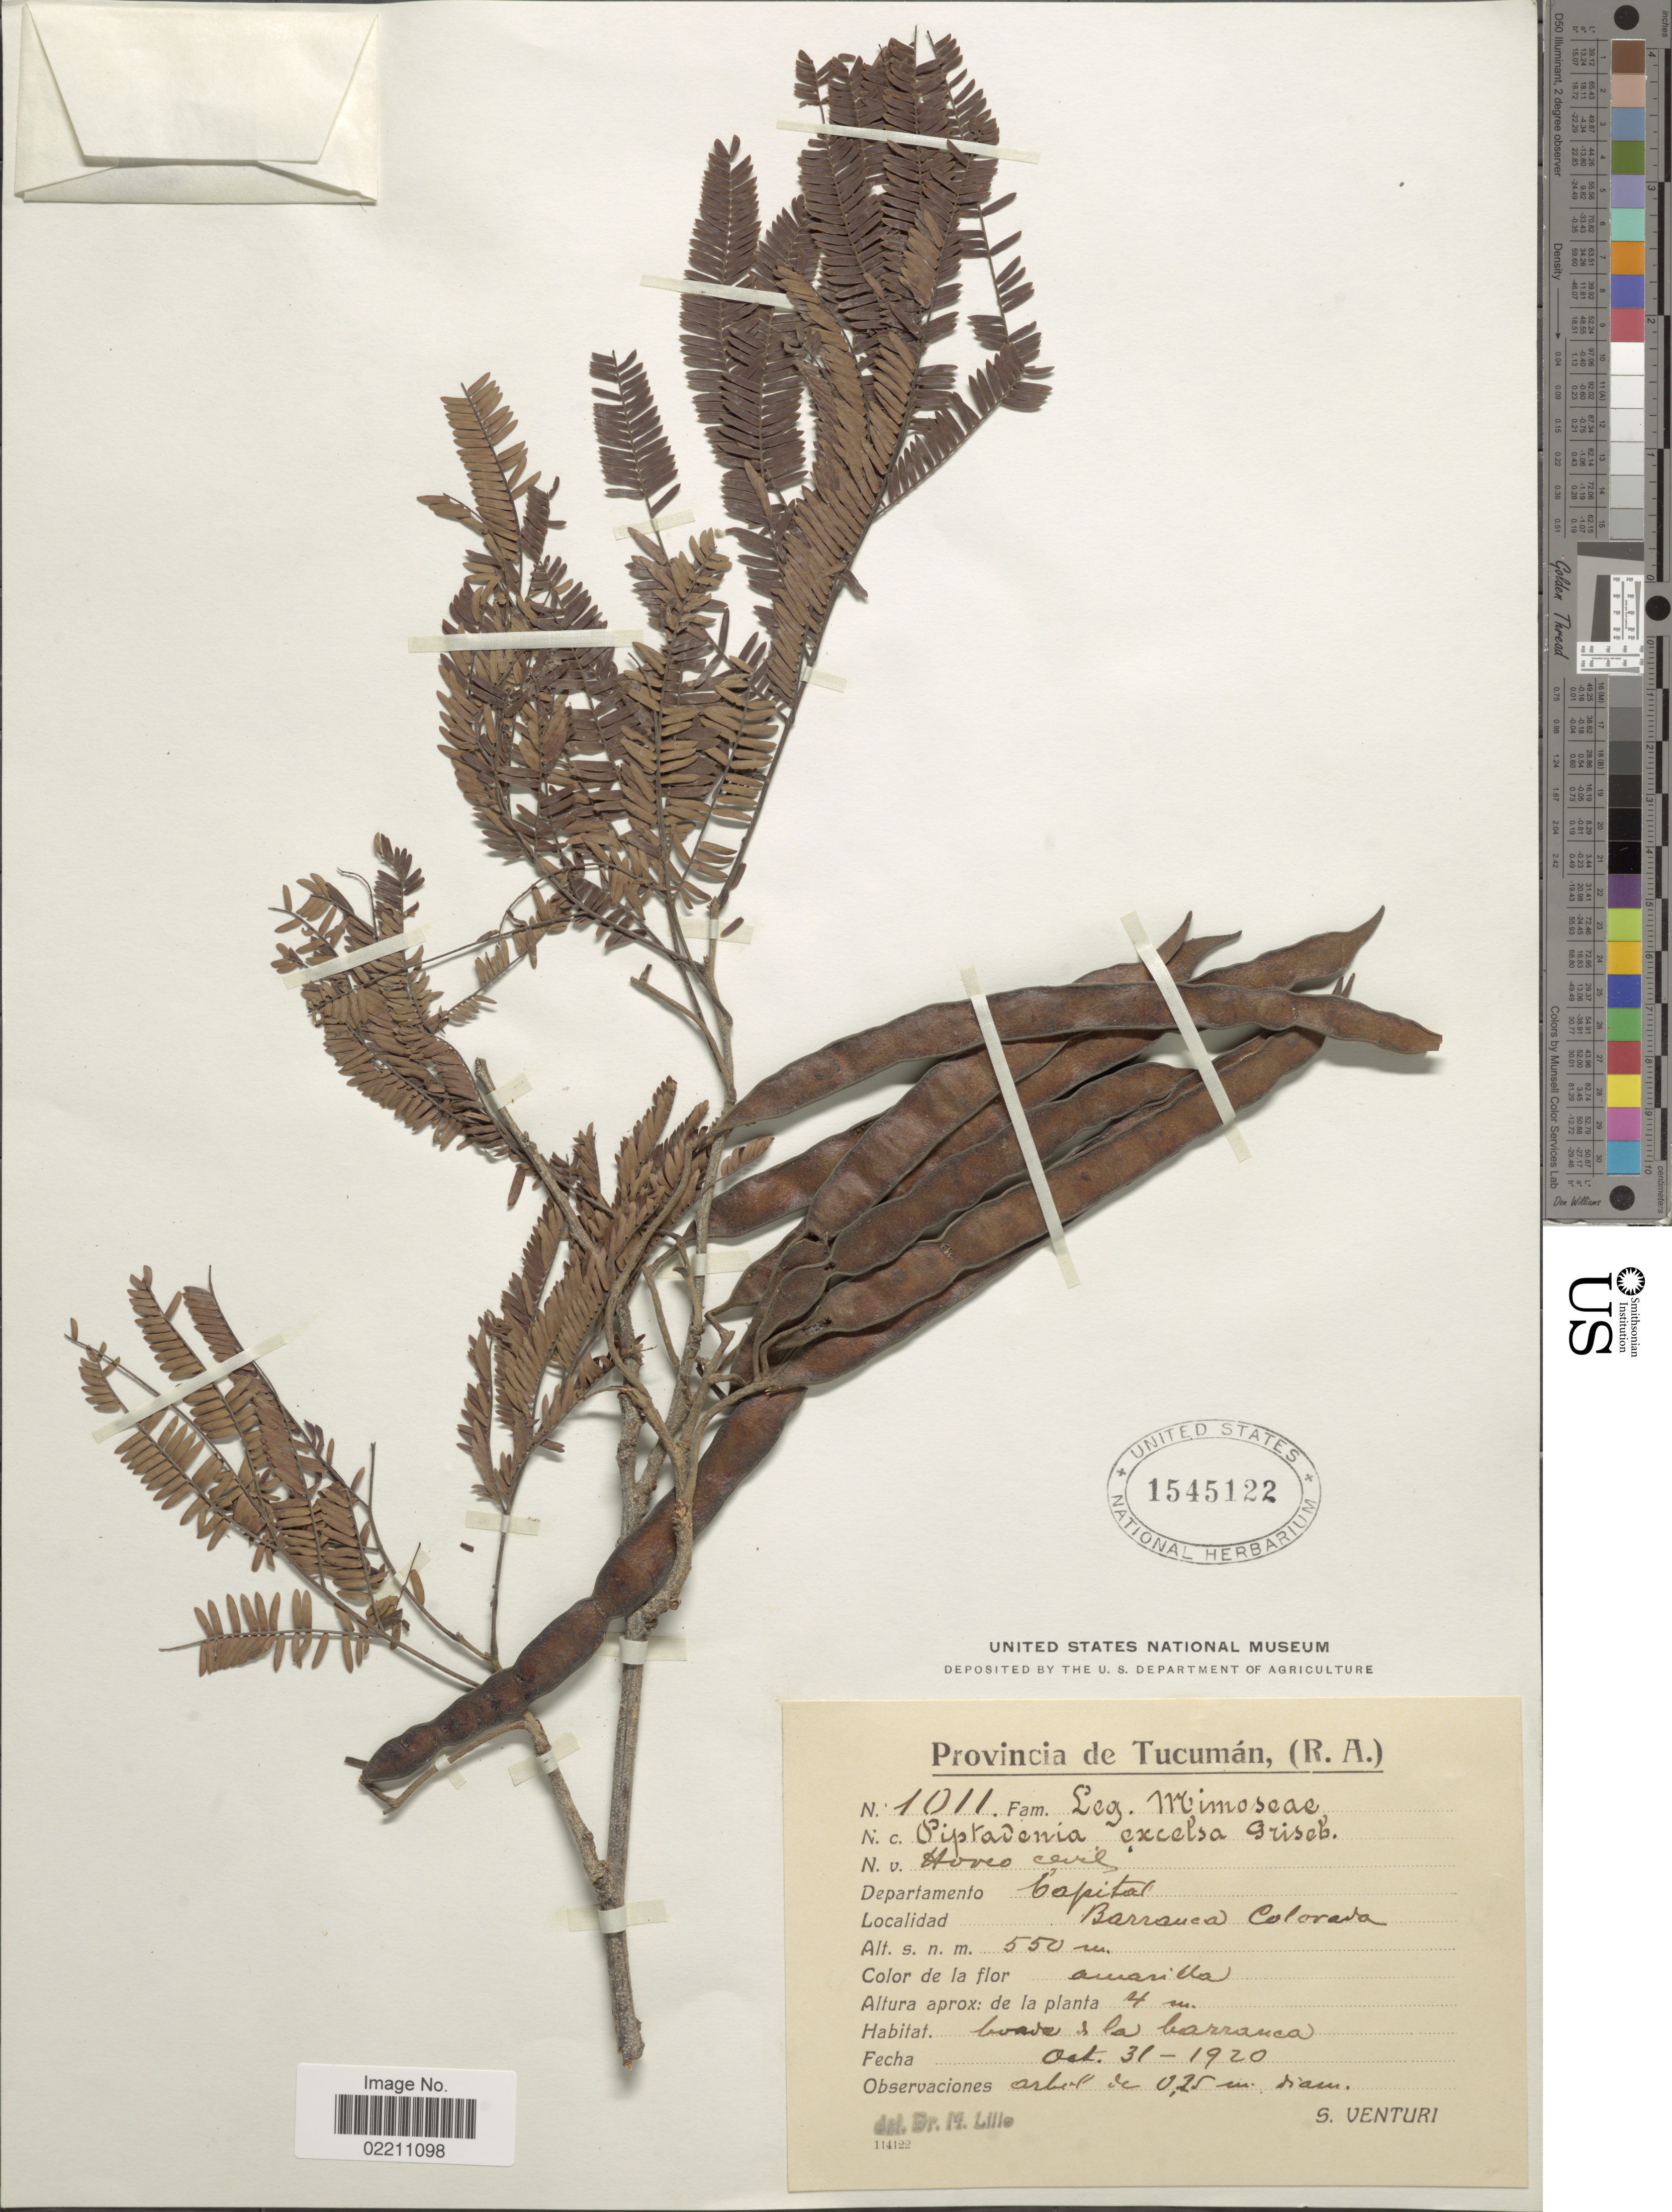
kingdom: Plantae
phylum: Tracheophyta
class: Magnoliopsida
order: Fabales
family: Fabaceae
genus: Parapiptadenia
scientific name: Parapiptadenia excelsa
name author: (Griseb.) Burkart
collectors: S. Venturi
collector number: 1011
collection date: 1920-10-31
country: Argentina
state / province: Tucuman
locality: Provincia de Tucuman, (R. A). Departamento. Capital. Barranca Colorado.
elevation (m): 550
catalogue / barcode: US 1545122